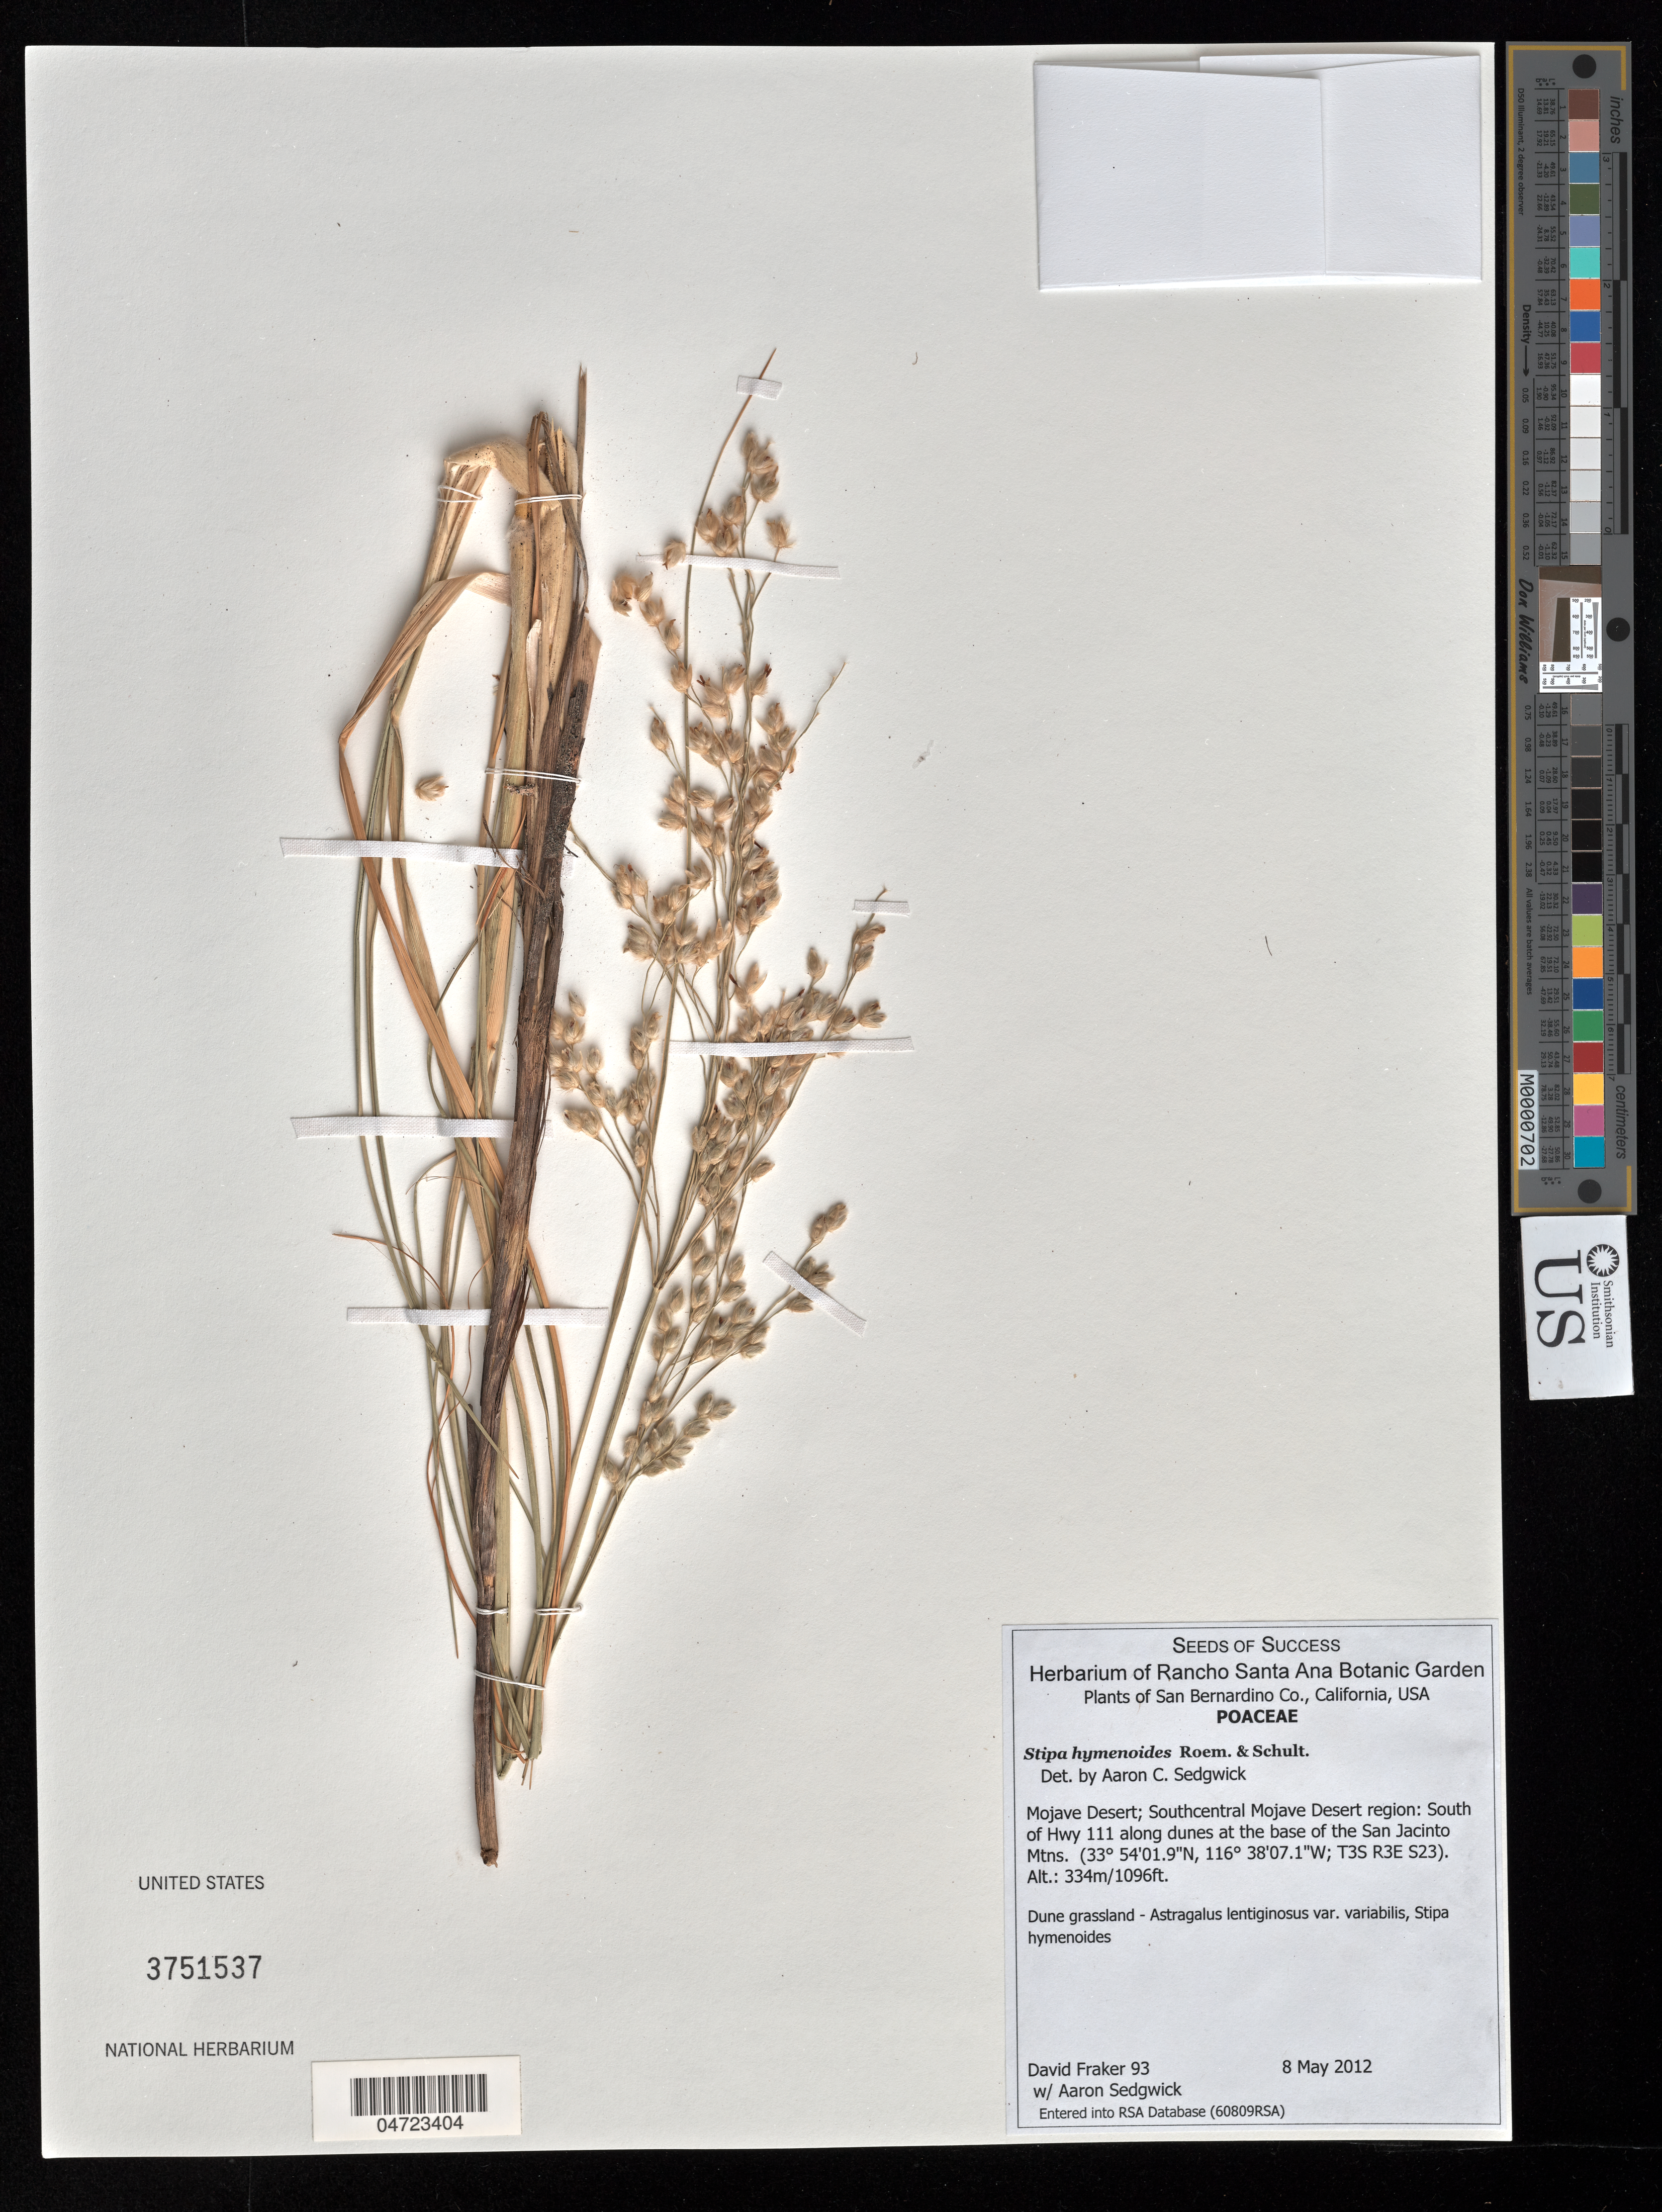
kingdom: Plantae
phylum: Tracheophyta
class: Liliopsida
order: Poales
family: Poaceae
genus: Stipa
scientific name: Stipa hymenoides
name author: Roem. & Schult.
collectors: D. Fraker & A. Sedgwick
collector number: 93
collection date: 2012-05-08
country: United States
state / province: California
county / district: San Bernardino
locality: San Bernardino Co. Mojave Desert; Southcentral Mojave Desert region: South of Hwy 111 along dunes at the base of the San Jacinto Mtns. (T3S R3E S23).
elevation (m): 334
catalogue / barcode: US 3751537